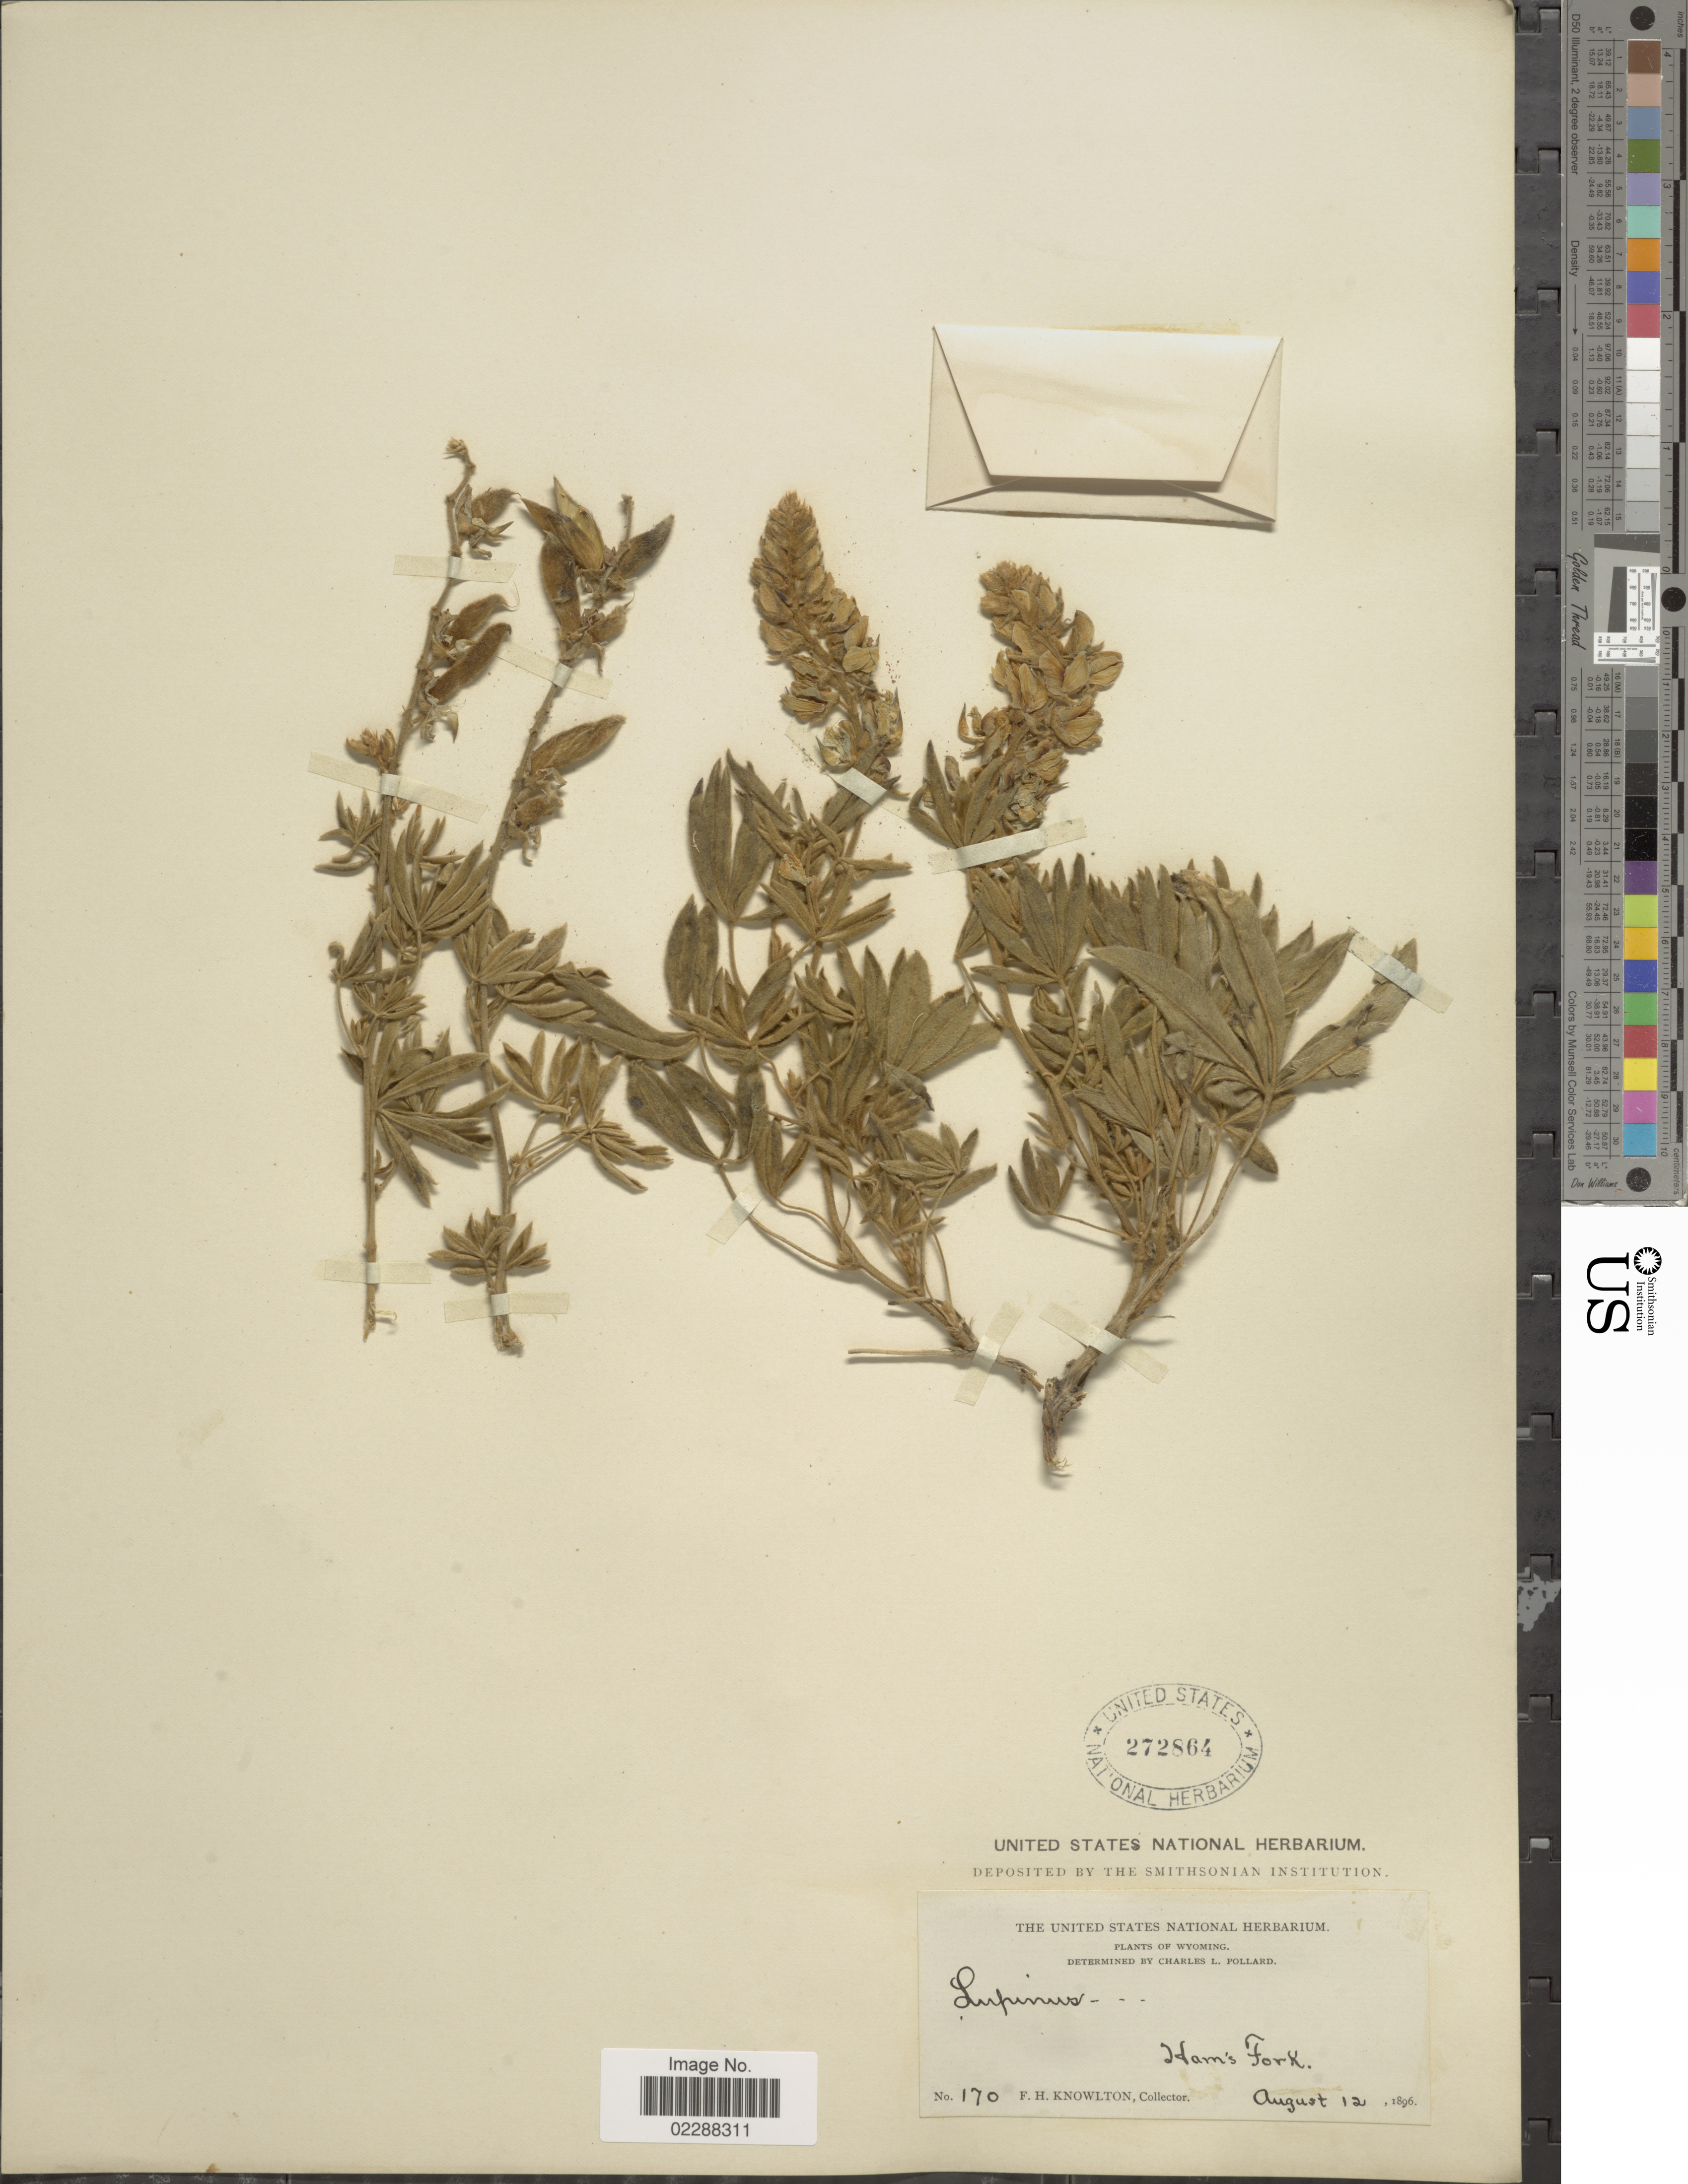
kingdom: Plantae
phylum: Tracheophyta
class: Magnoliopsida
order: Fabales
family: Fabaceae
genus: Lupinus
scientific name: Lupinus sp.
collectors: F. H. Knowlton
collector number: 170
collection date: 1896-08-12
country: United States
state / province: Wyoming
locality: Ham's Fork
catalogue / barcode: US 272864